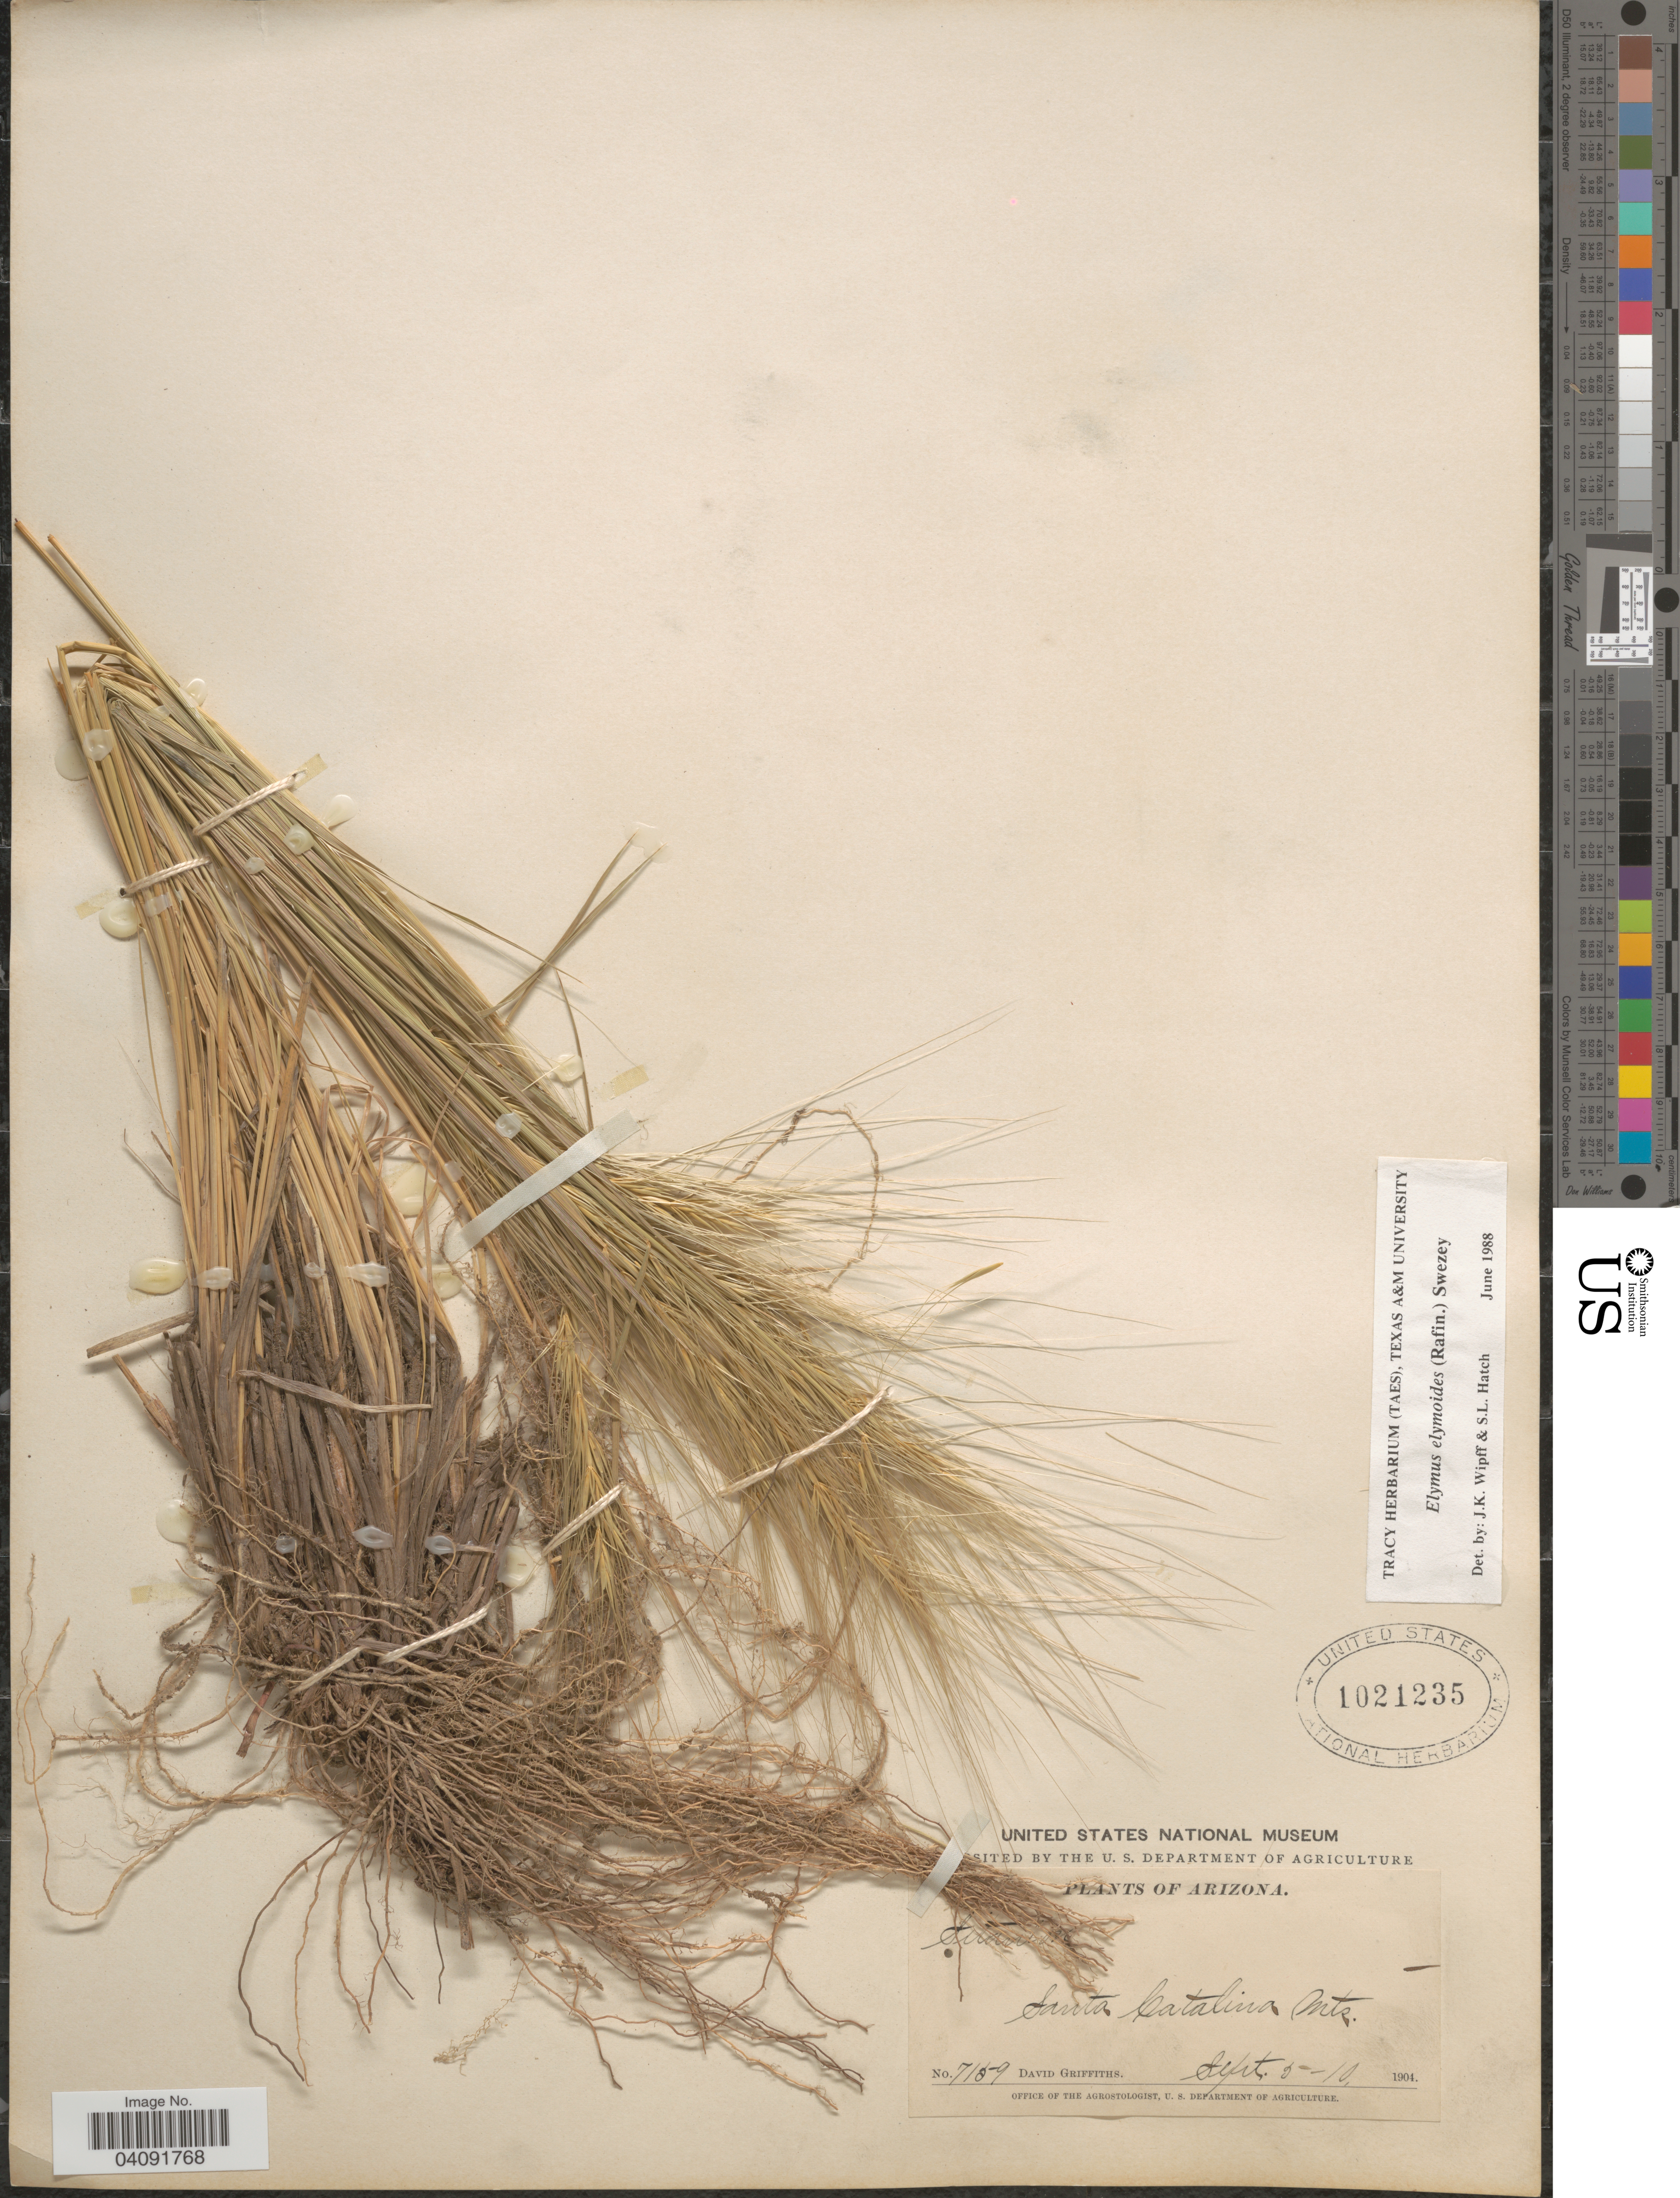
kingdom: Plantae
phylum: Tracheophyta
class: Liliopsida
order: Poales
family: Poaceae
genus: Elymus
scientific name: Elymus elymoides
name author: (Raf.) Swezey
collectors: D. Griffiths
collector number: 7159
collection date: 1904-09-05/1904-09-10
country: United States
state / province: Arizona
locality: Santa Catalina Mts.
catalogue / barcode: US 1021235